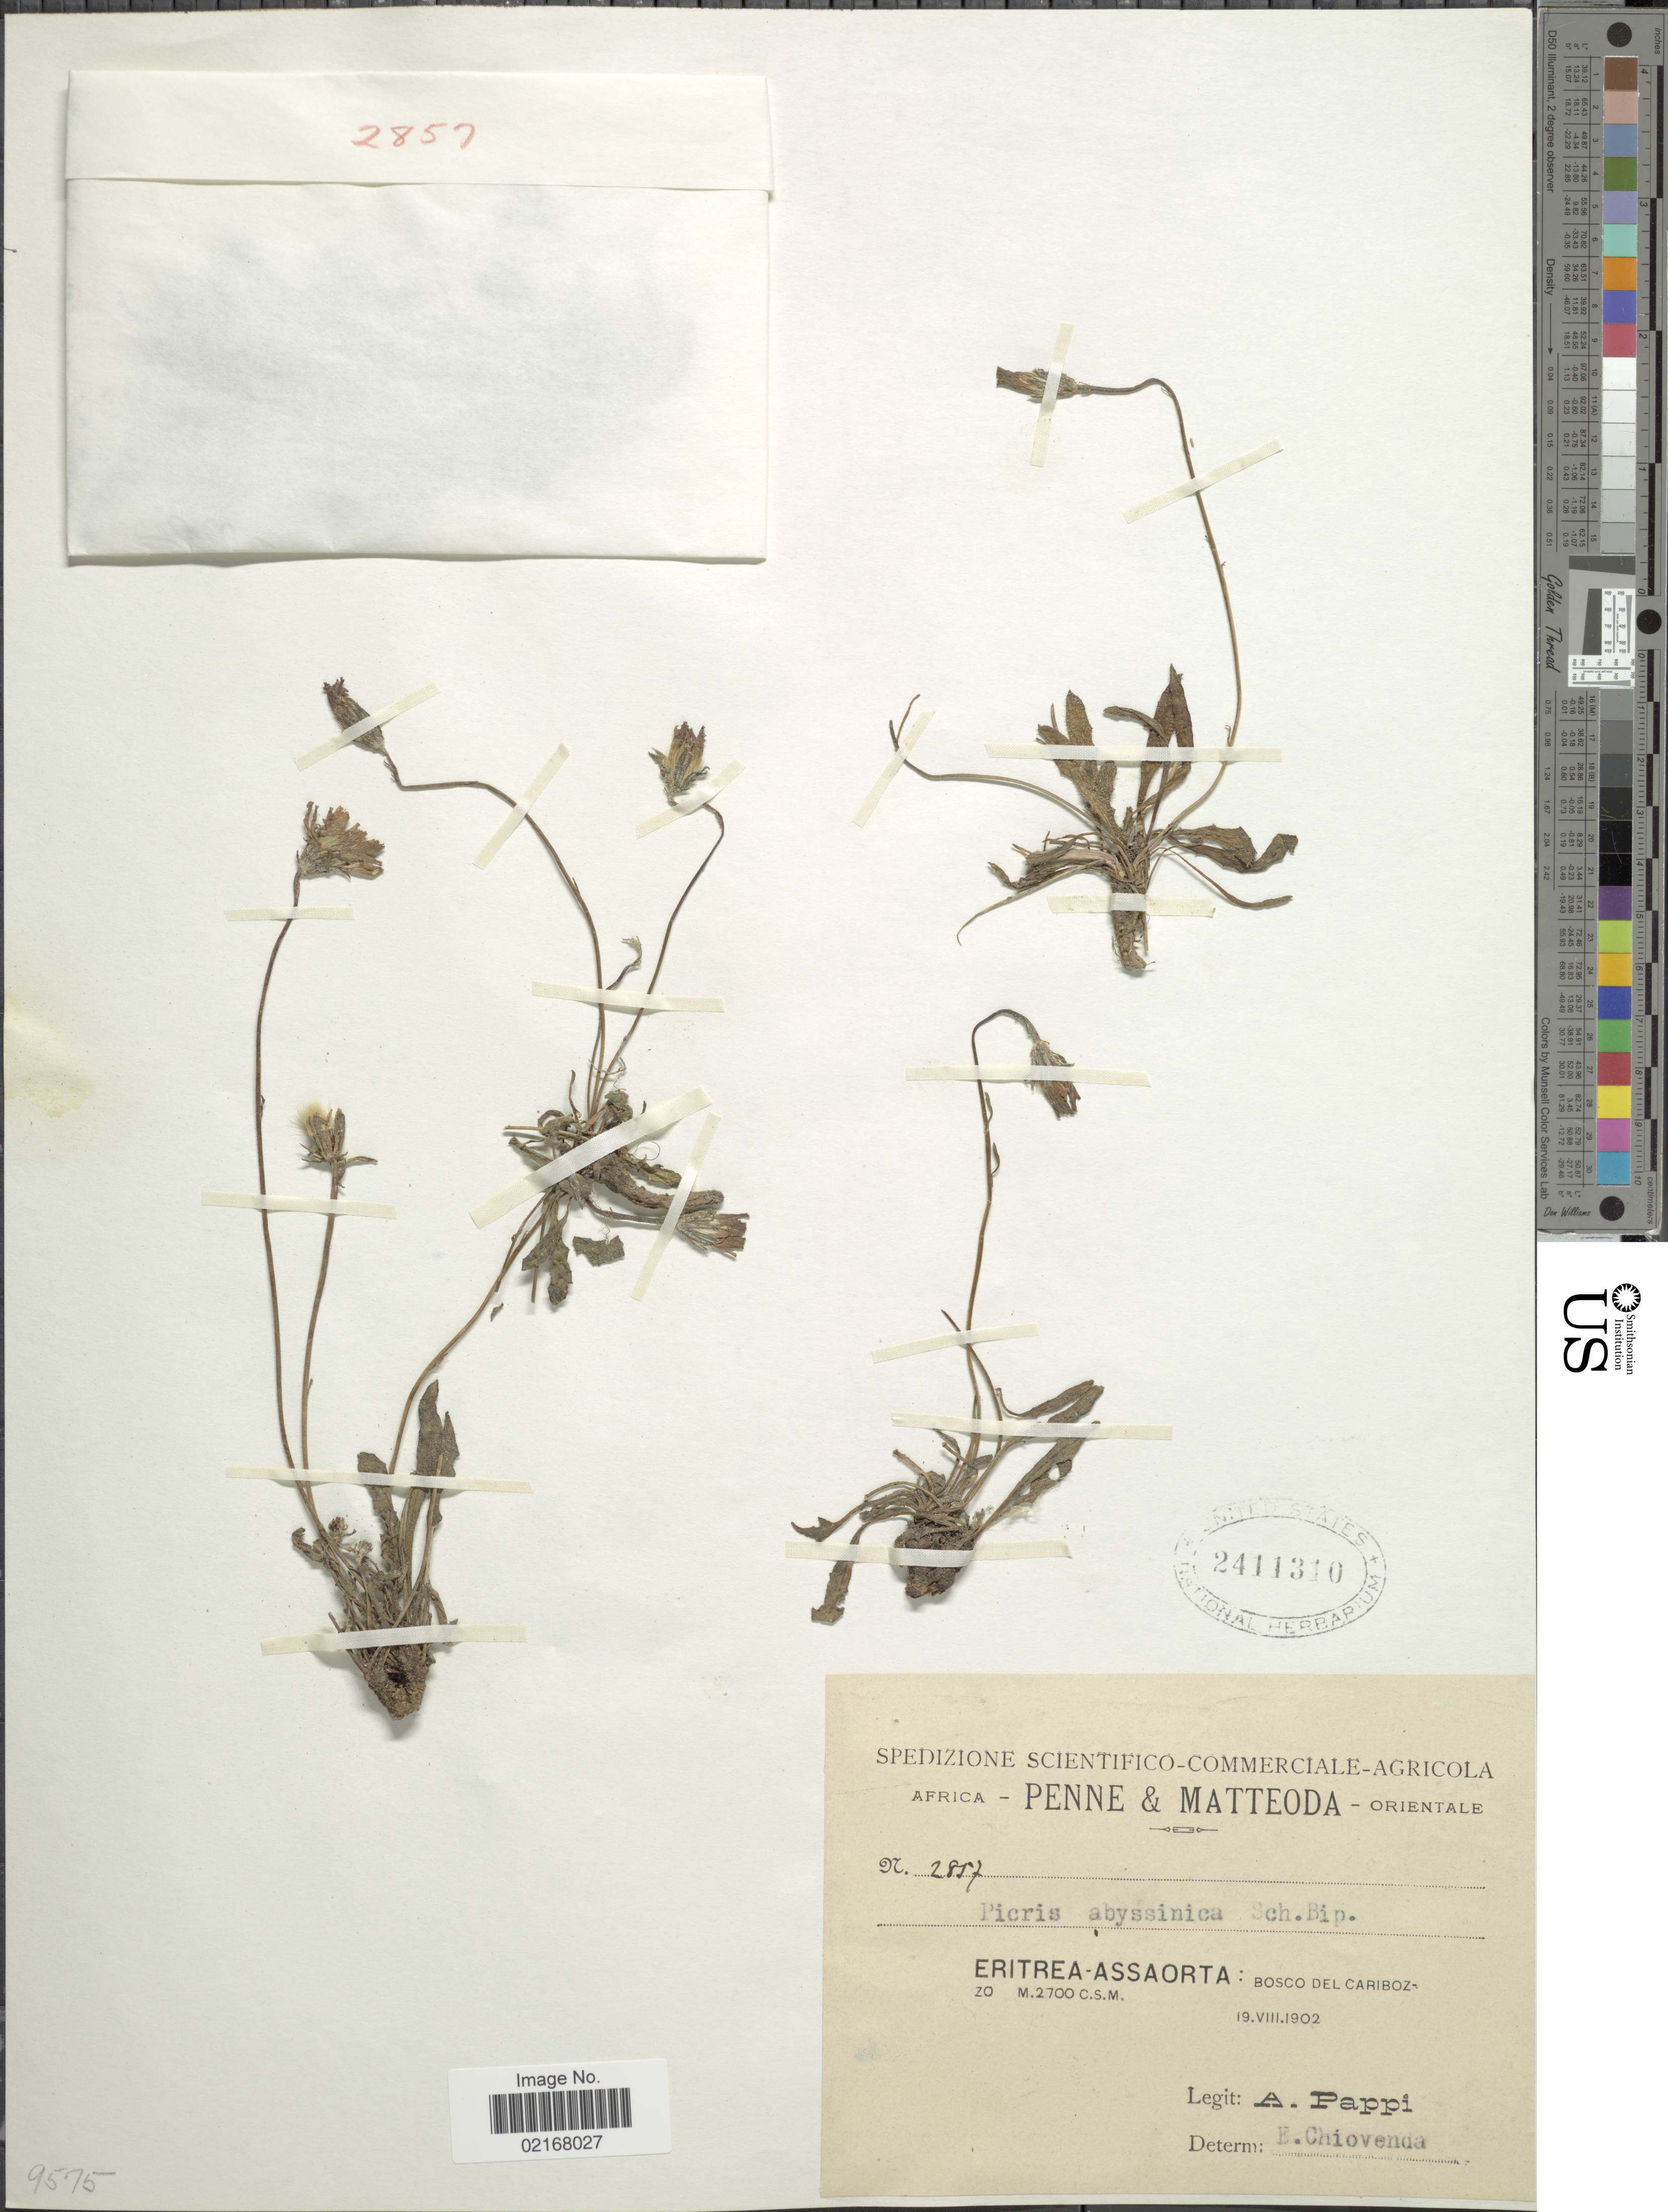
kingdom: Plantae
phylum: Tracheophyta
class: Magnoliopsida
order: Asterales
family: Asteraceae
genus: Picris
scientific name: Picris scabra subsp. abyssinica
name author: (Sch. Bip.) Smalla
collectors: A. Pappi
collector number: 2857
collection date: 1902-08-19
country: Eritrea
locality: Africa - Penne & Matteoda - Orientale. Eritrea-Assaorta: Bosco del Caribozzo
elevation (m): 2700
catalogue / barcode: US 2411310